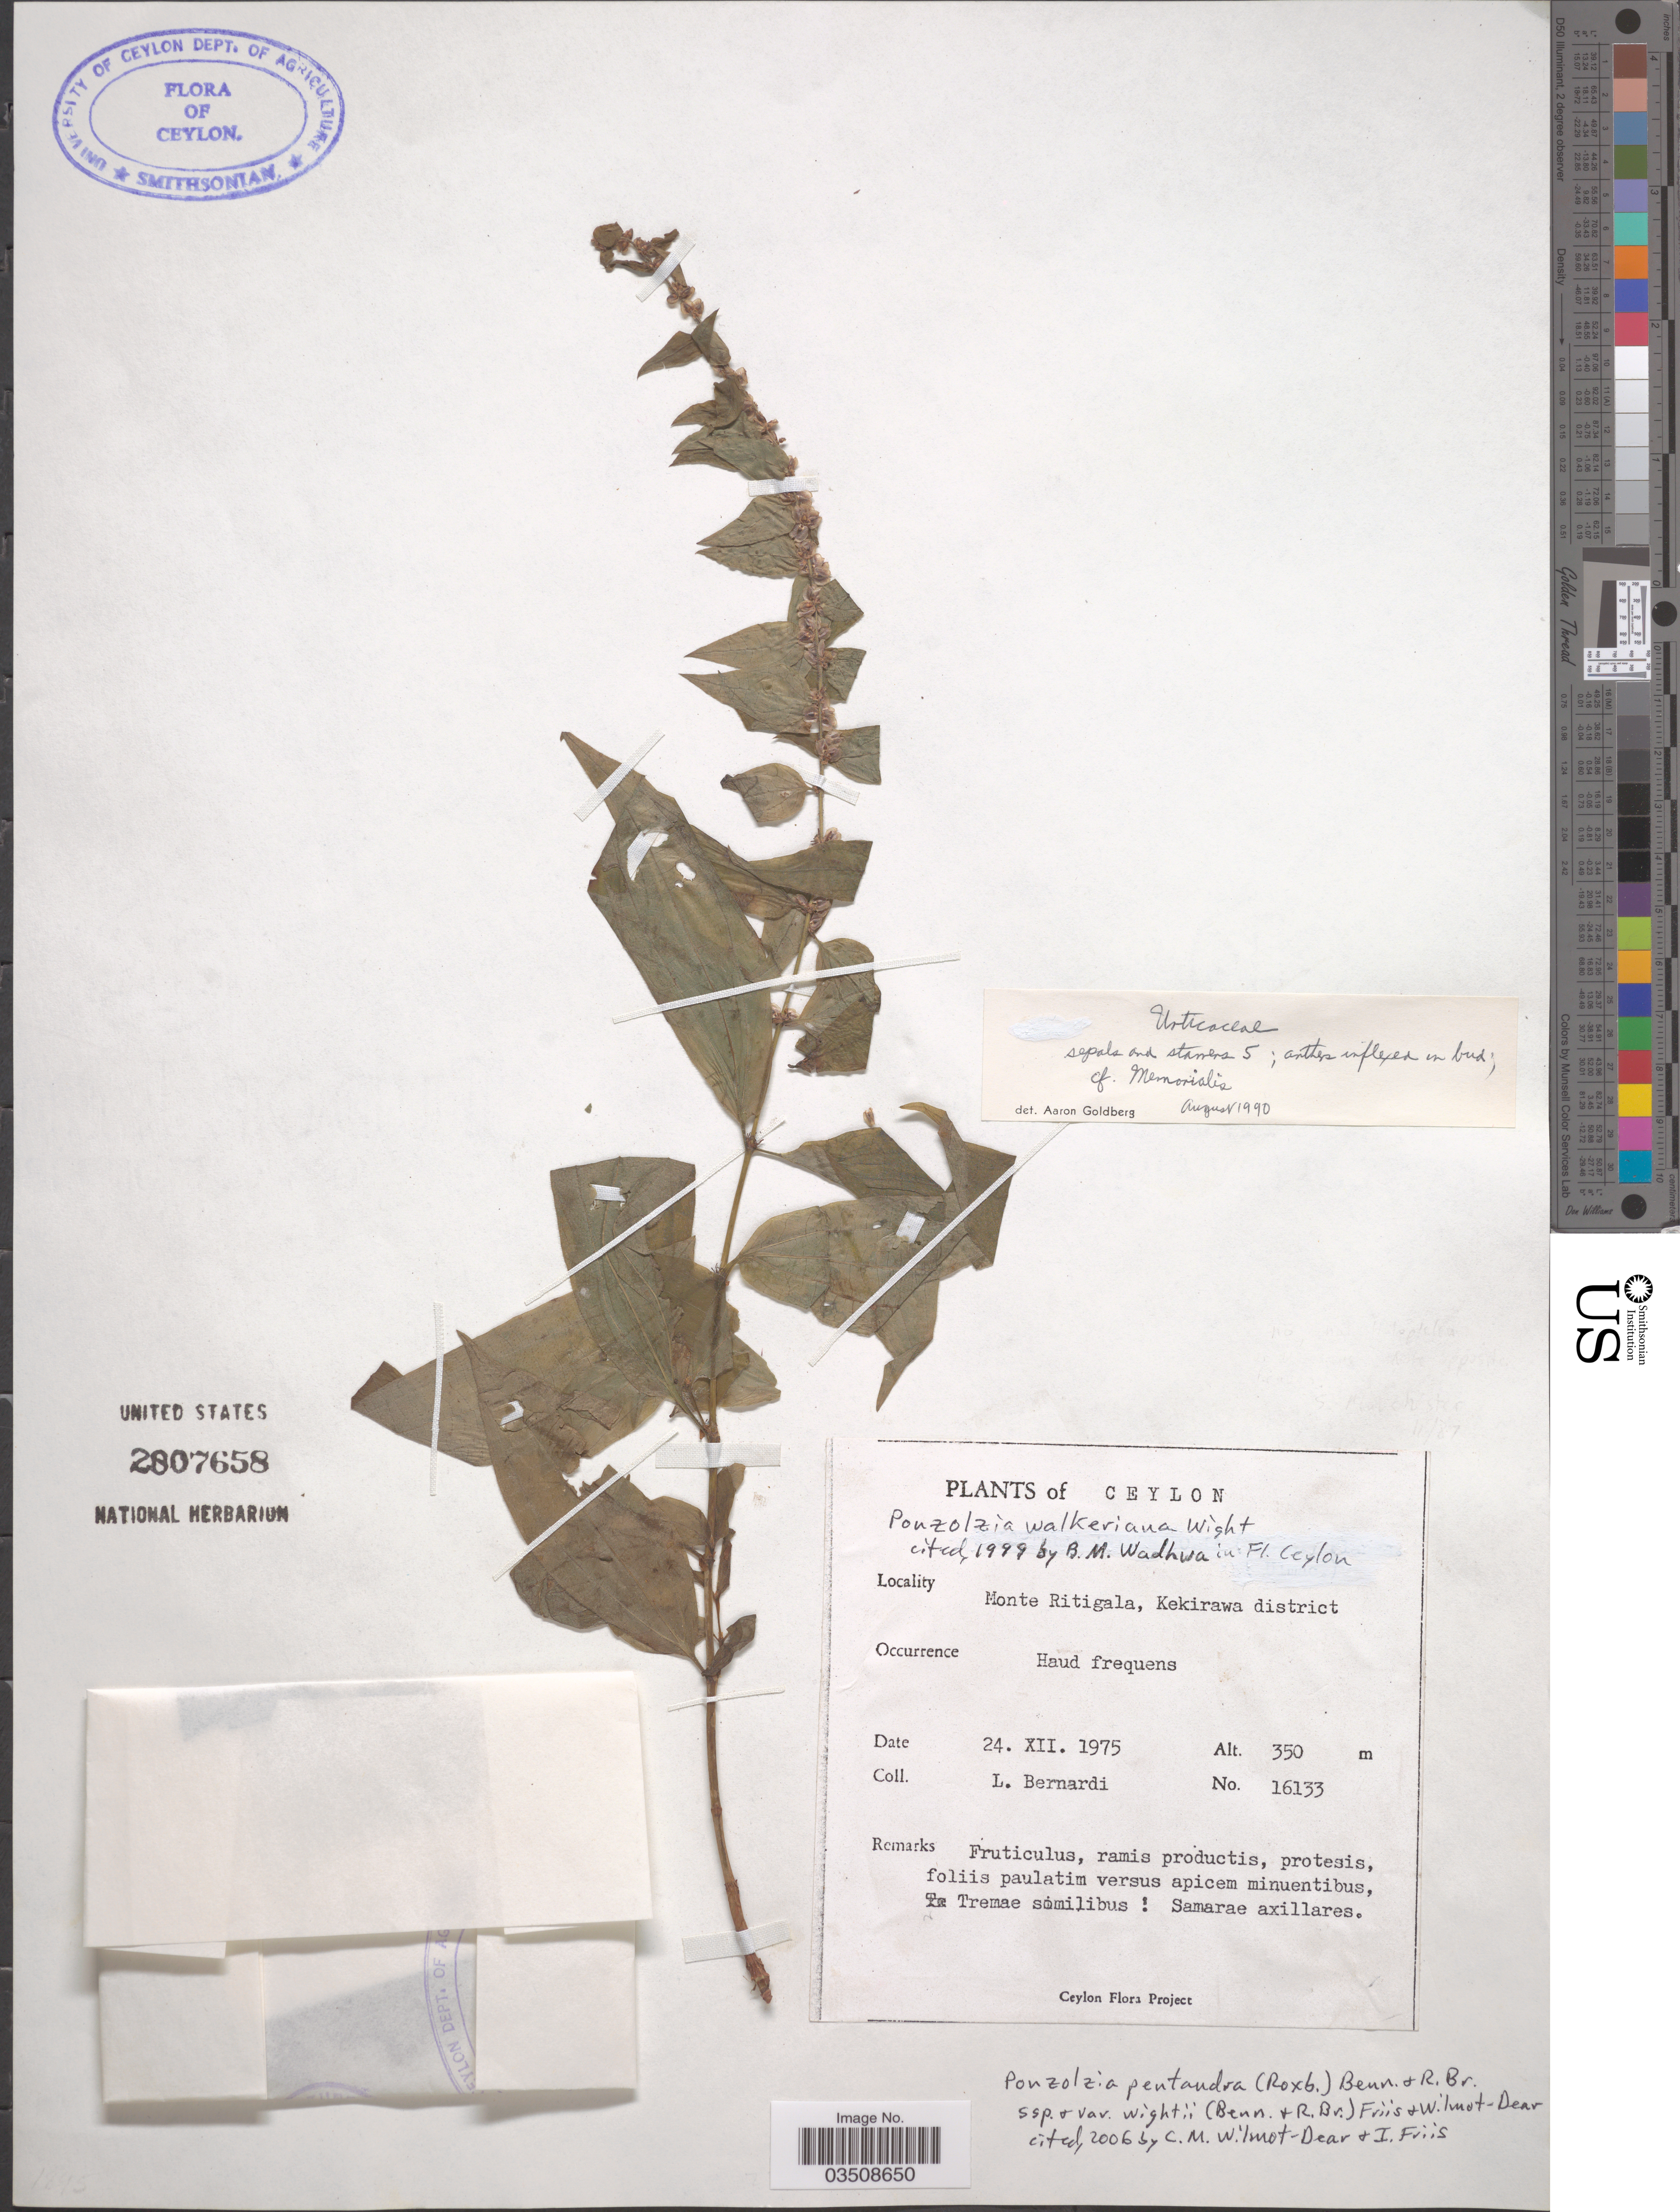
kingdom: Plantae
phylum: Tracheophyta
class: Magnoliopsida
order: Rosales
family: Urticaceae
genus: Gonostegia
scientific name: Gonostegia pentandra var. wightii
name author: (Benn.) Pull. & Karupp.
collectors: L. Bernardi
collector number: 16133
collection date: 1975-12-24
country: Sri Lanka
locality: Ceylon. Monte Ritigala, Kekirawa district.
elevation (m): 350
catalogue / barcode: US 2807658